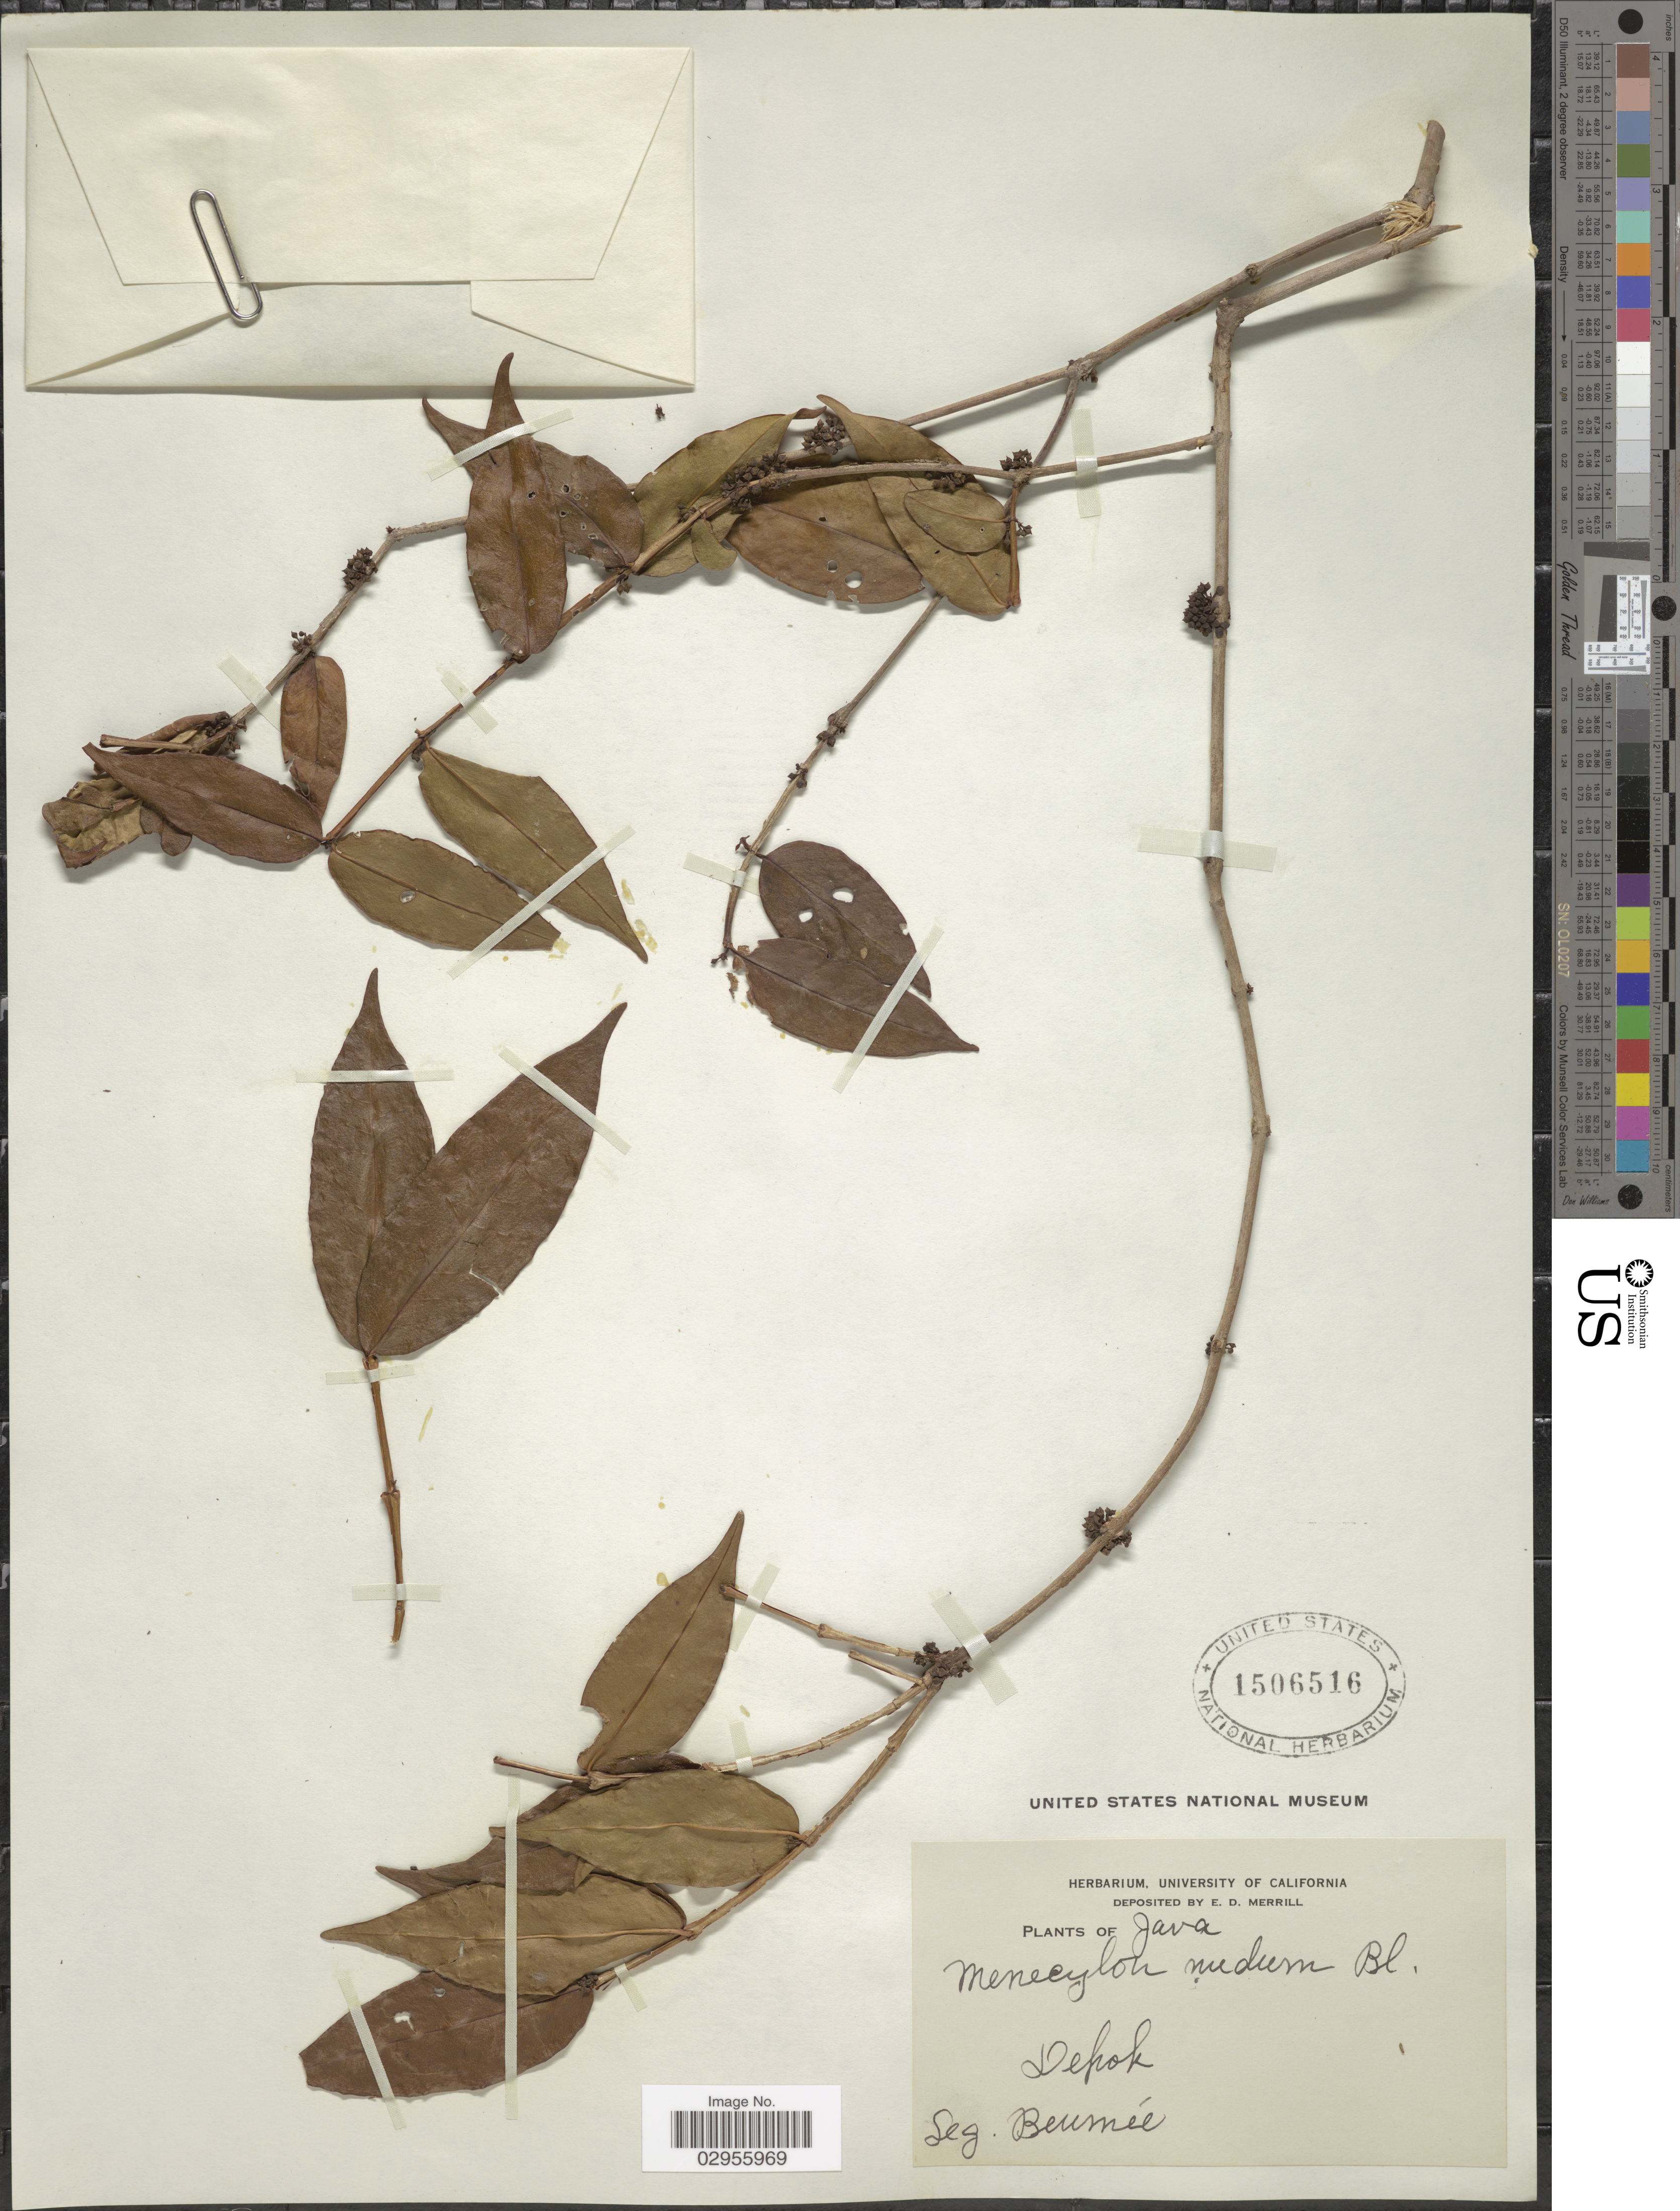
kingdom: Plantae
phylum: Tracheophyta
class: Magnoliopsida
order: Myrtales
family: Melastomataceae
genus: Memecylon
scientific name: Memecylon nudum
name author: Blume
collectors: Beumée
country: Indonesia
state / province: Java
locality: Depok.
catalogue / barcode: US 1506516